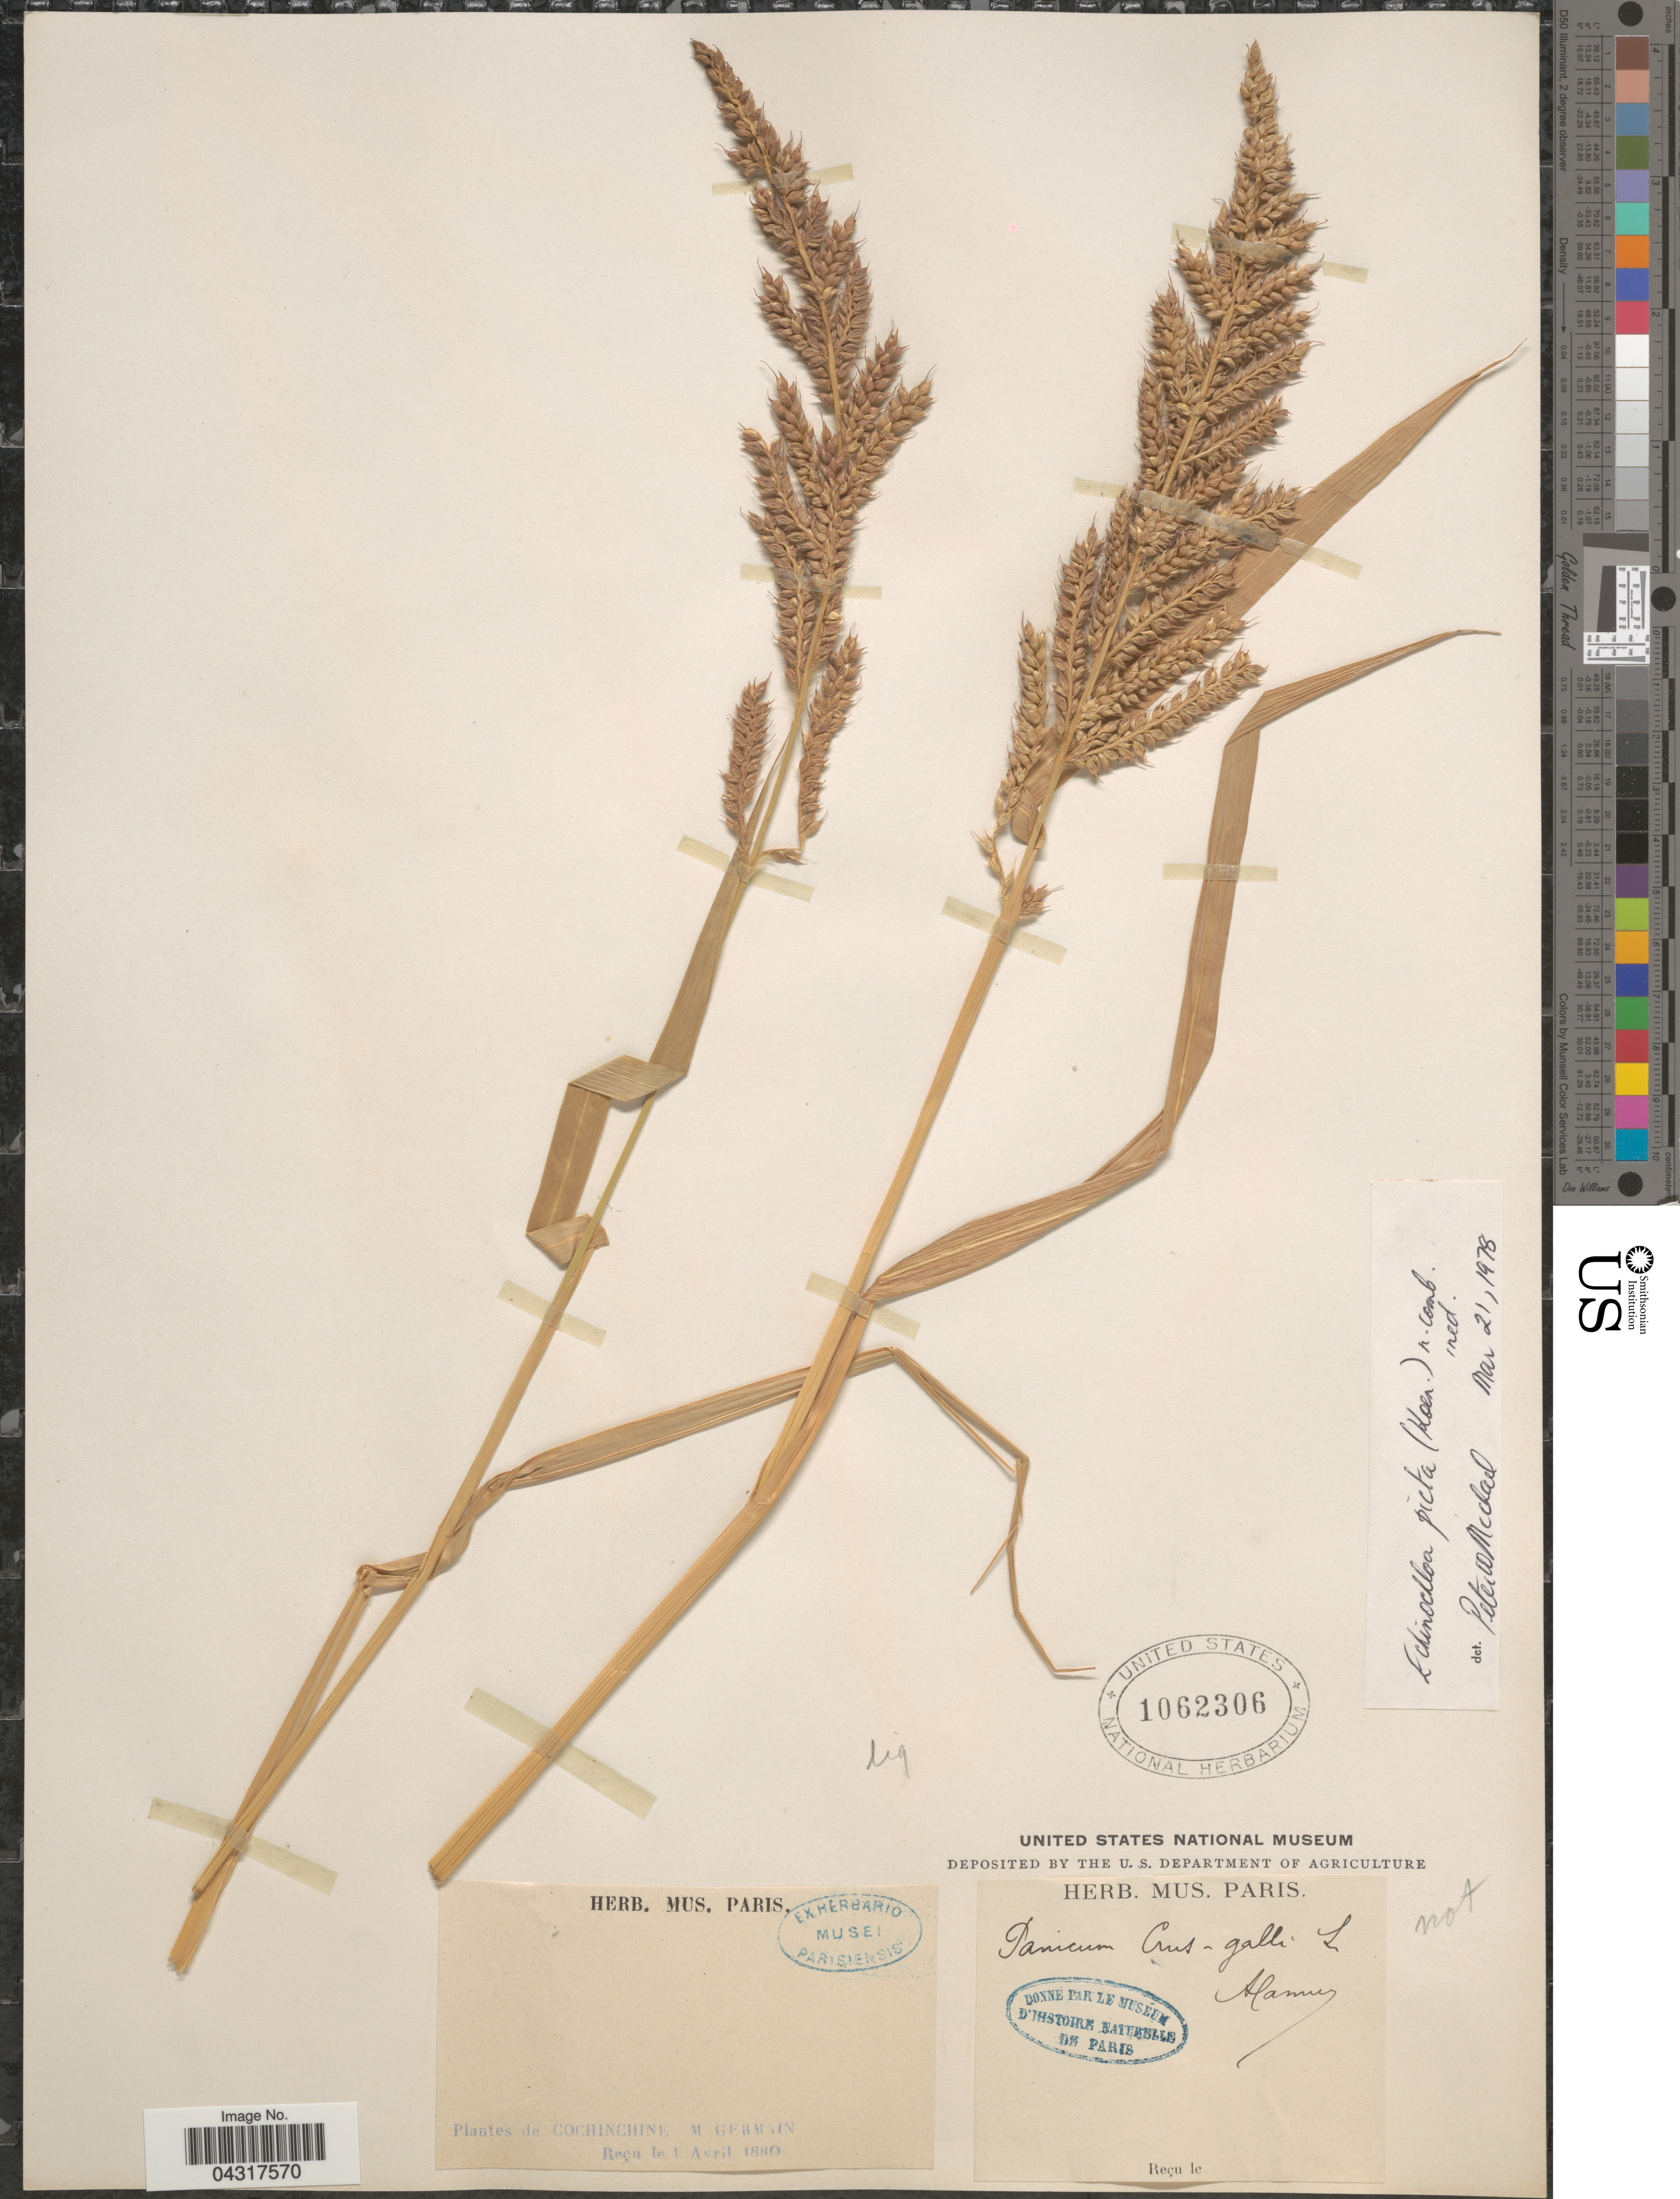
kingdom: Plantae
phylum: Tracheophyta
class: Liliopsida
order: Poales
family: Poaceae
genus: Echinochloa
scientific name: Echinochloa picta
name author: (K.D. Koenig) Michael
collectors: M. Germain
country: Vietnam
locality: Cochinchine.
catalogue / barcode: US 1062306